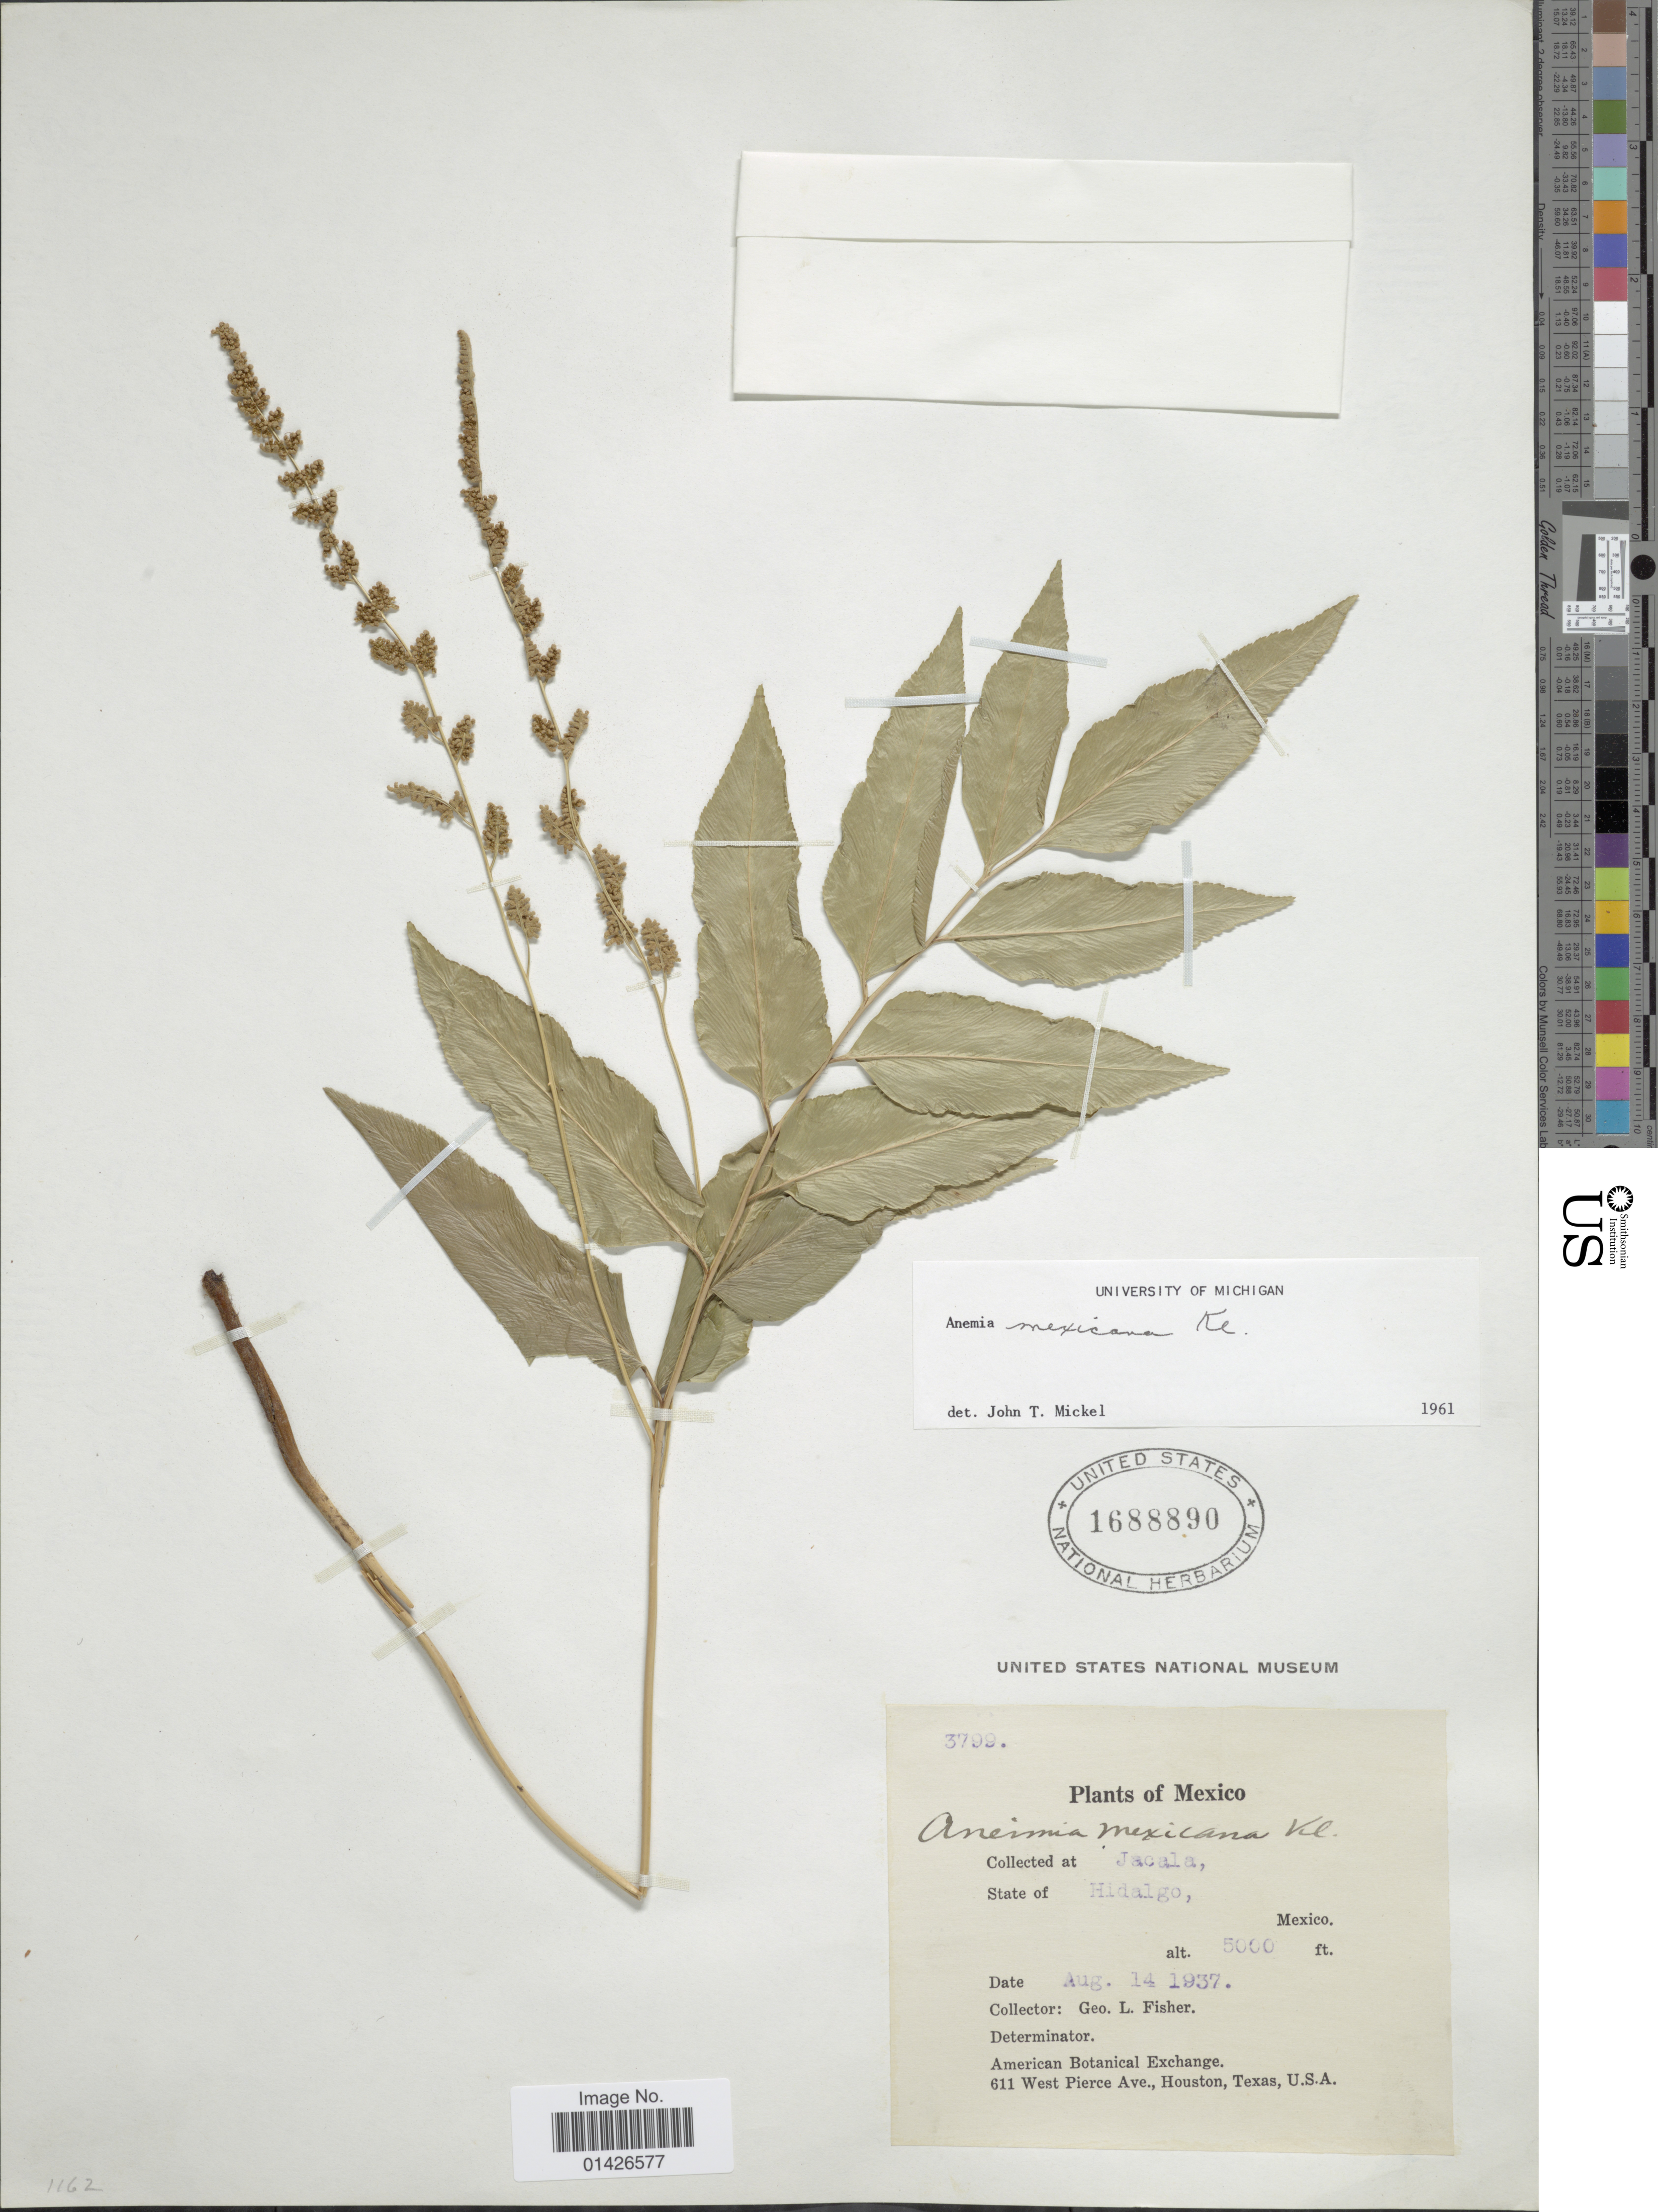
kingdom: Plantae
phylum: Tracheophyta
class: Polypodiopsida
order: Schizaeales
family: Anemiaceae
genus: Anemia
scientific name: Anemia mexicana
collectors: G. L. Fisher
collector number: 3799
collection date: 1937-08-14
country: Mexico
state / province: Hidalgo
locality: Jacala,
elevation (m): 1524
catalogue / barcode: US 1688890